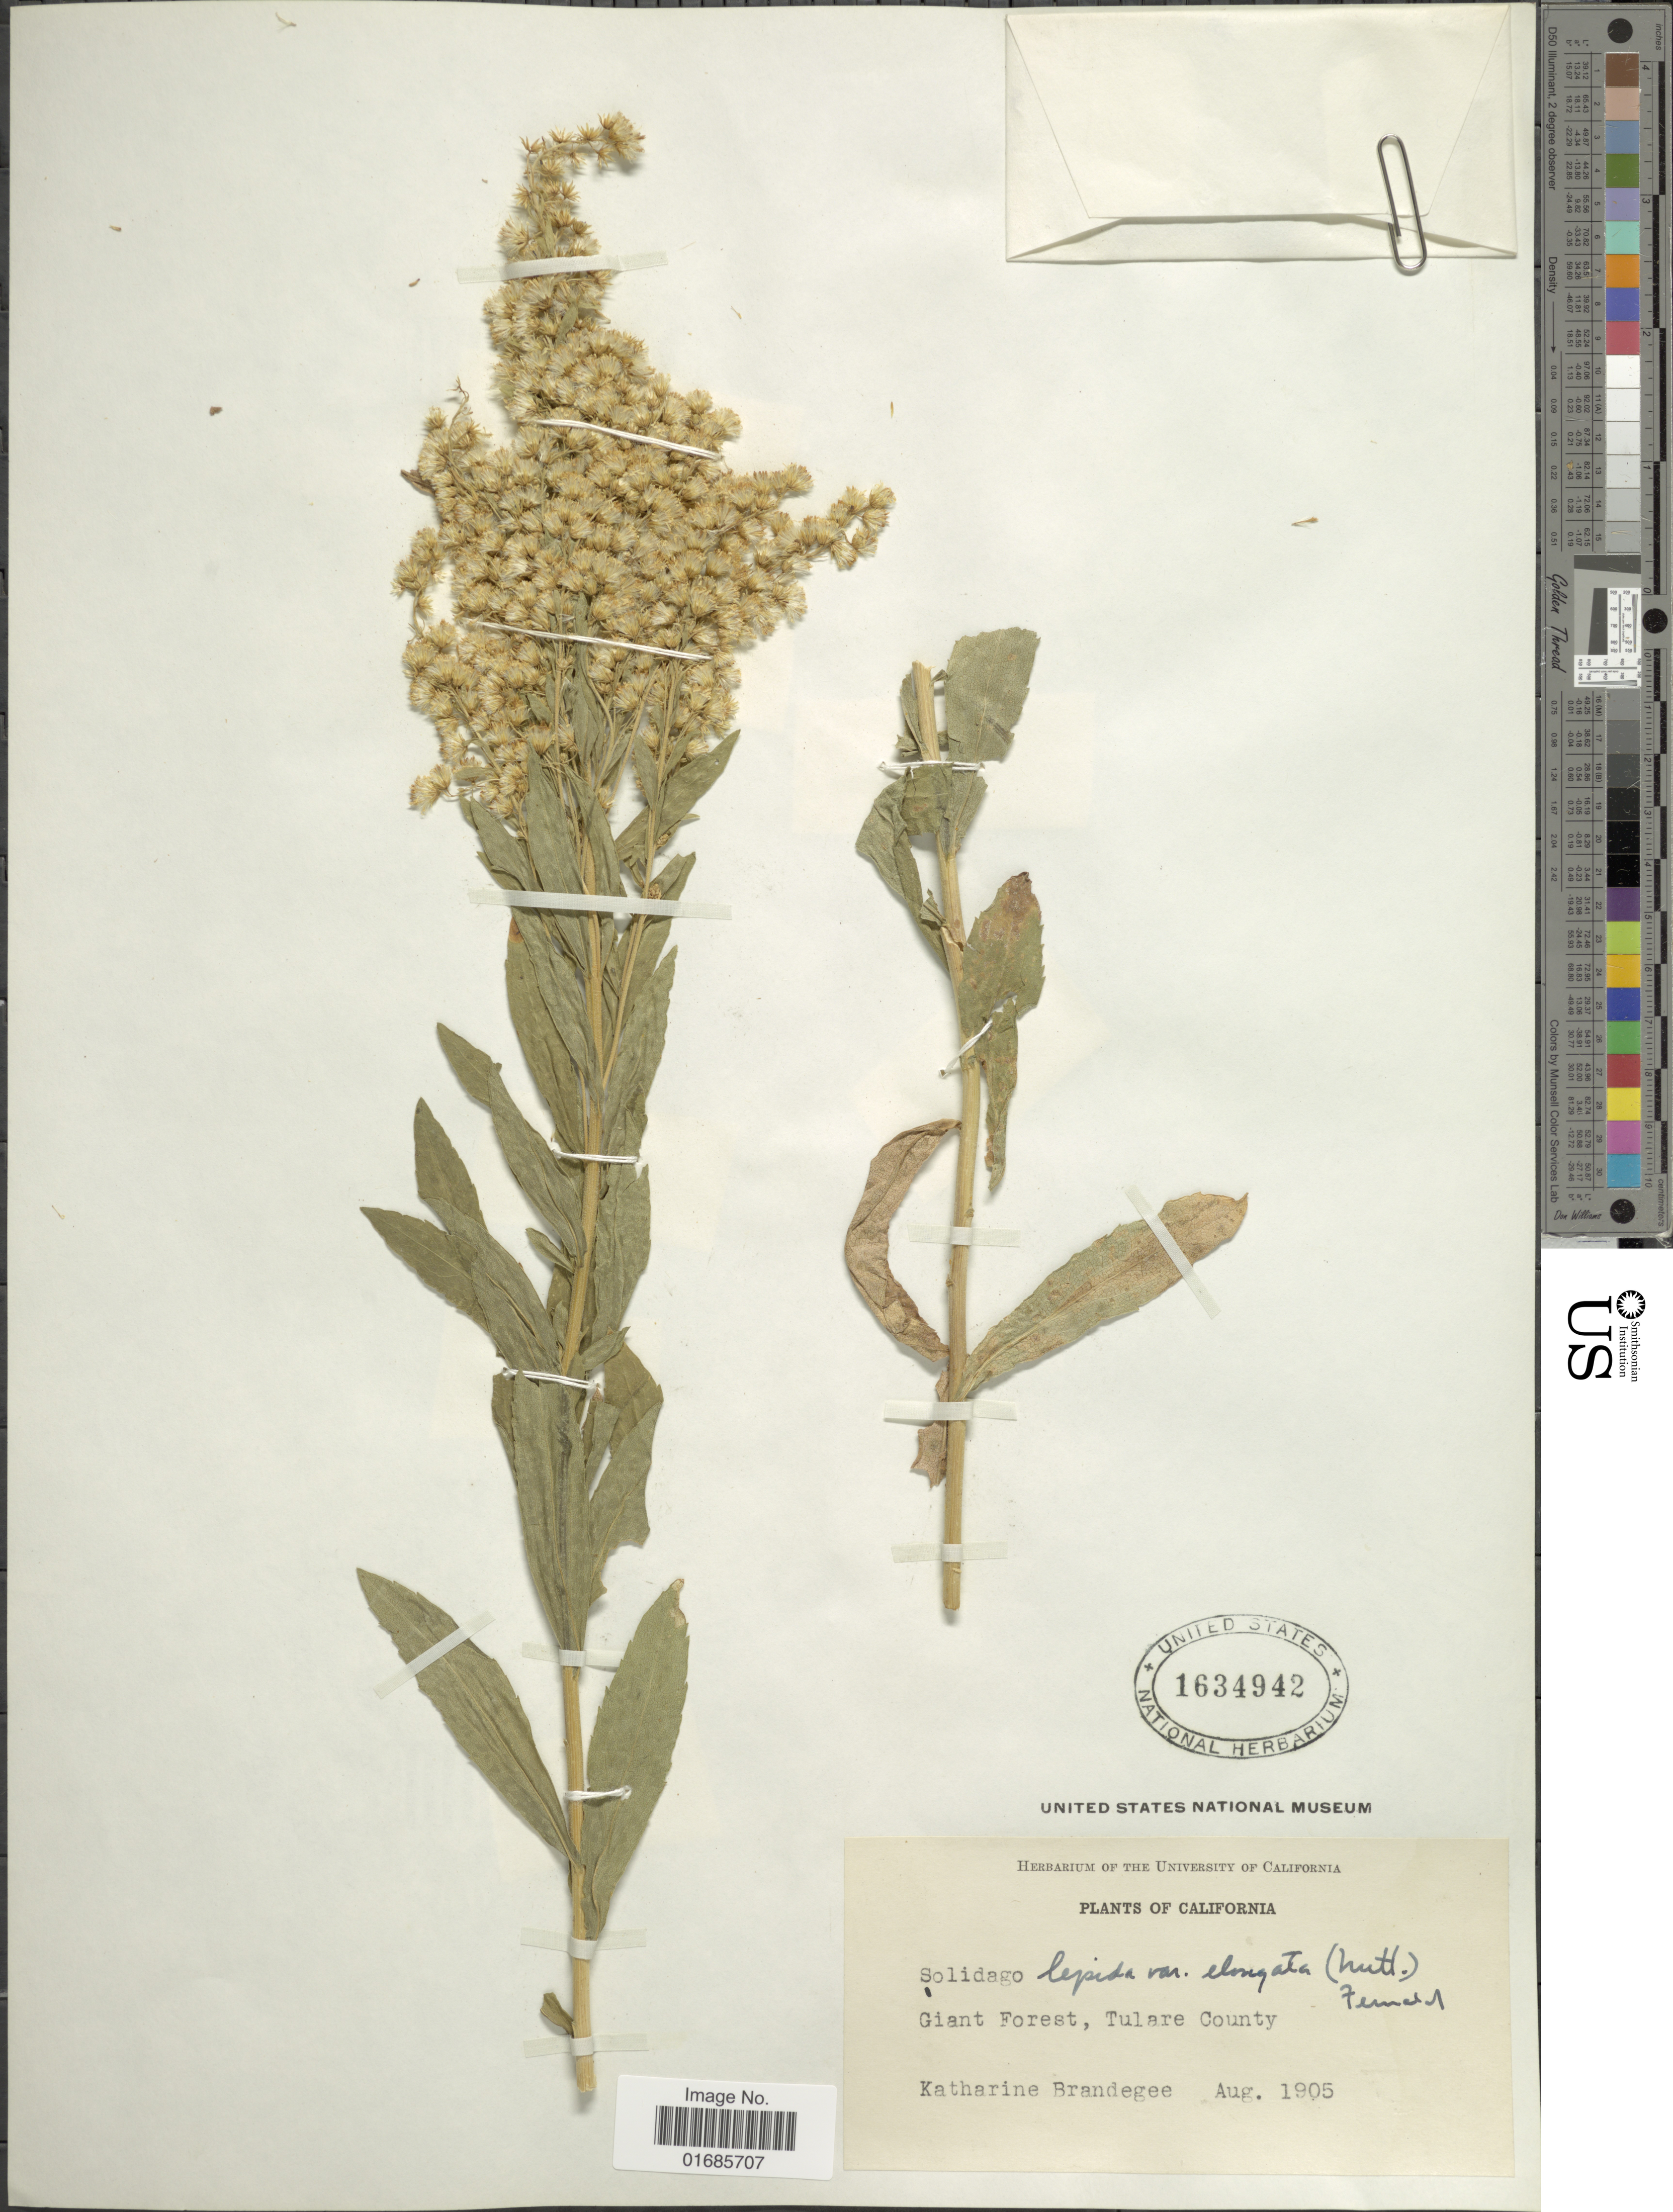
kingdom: Plantae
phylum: Tracheophyta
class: Magnoliopsida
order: Asterales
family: Asteraceae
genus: Solidago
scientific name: Solidago canadensis var. salebrosa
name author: (Piper) M.E. Jones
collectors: M. K. Brandegee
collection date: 1905-08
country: United States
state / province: California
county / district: Tulare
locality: Giant Forest, Tulare County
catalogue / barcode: US 1634942